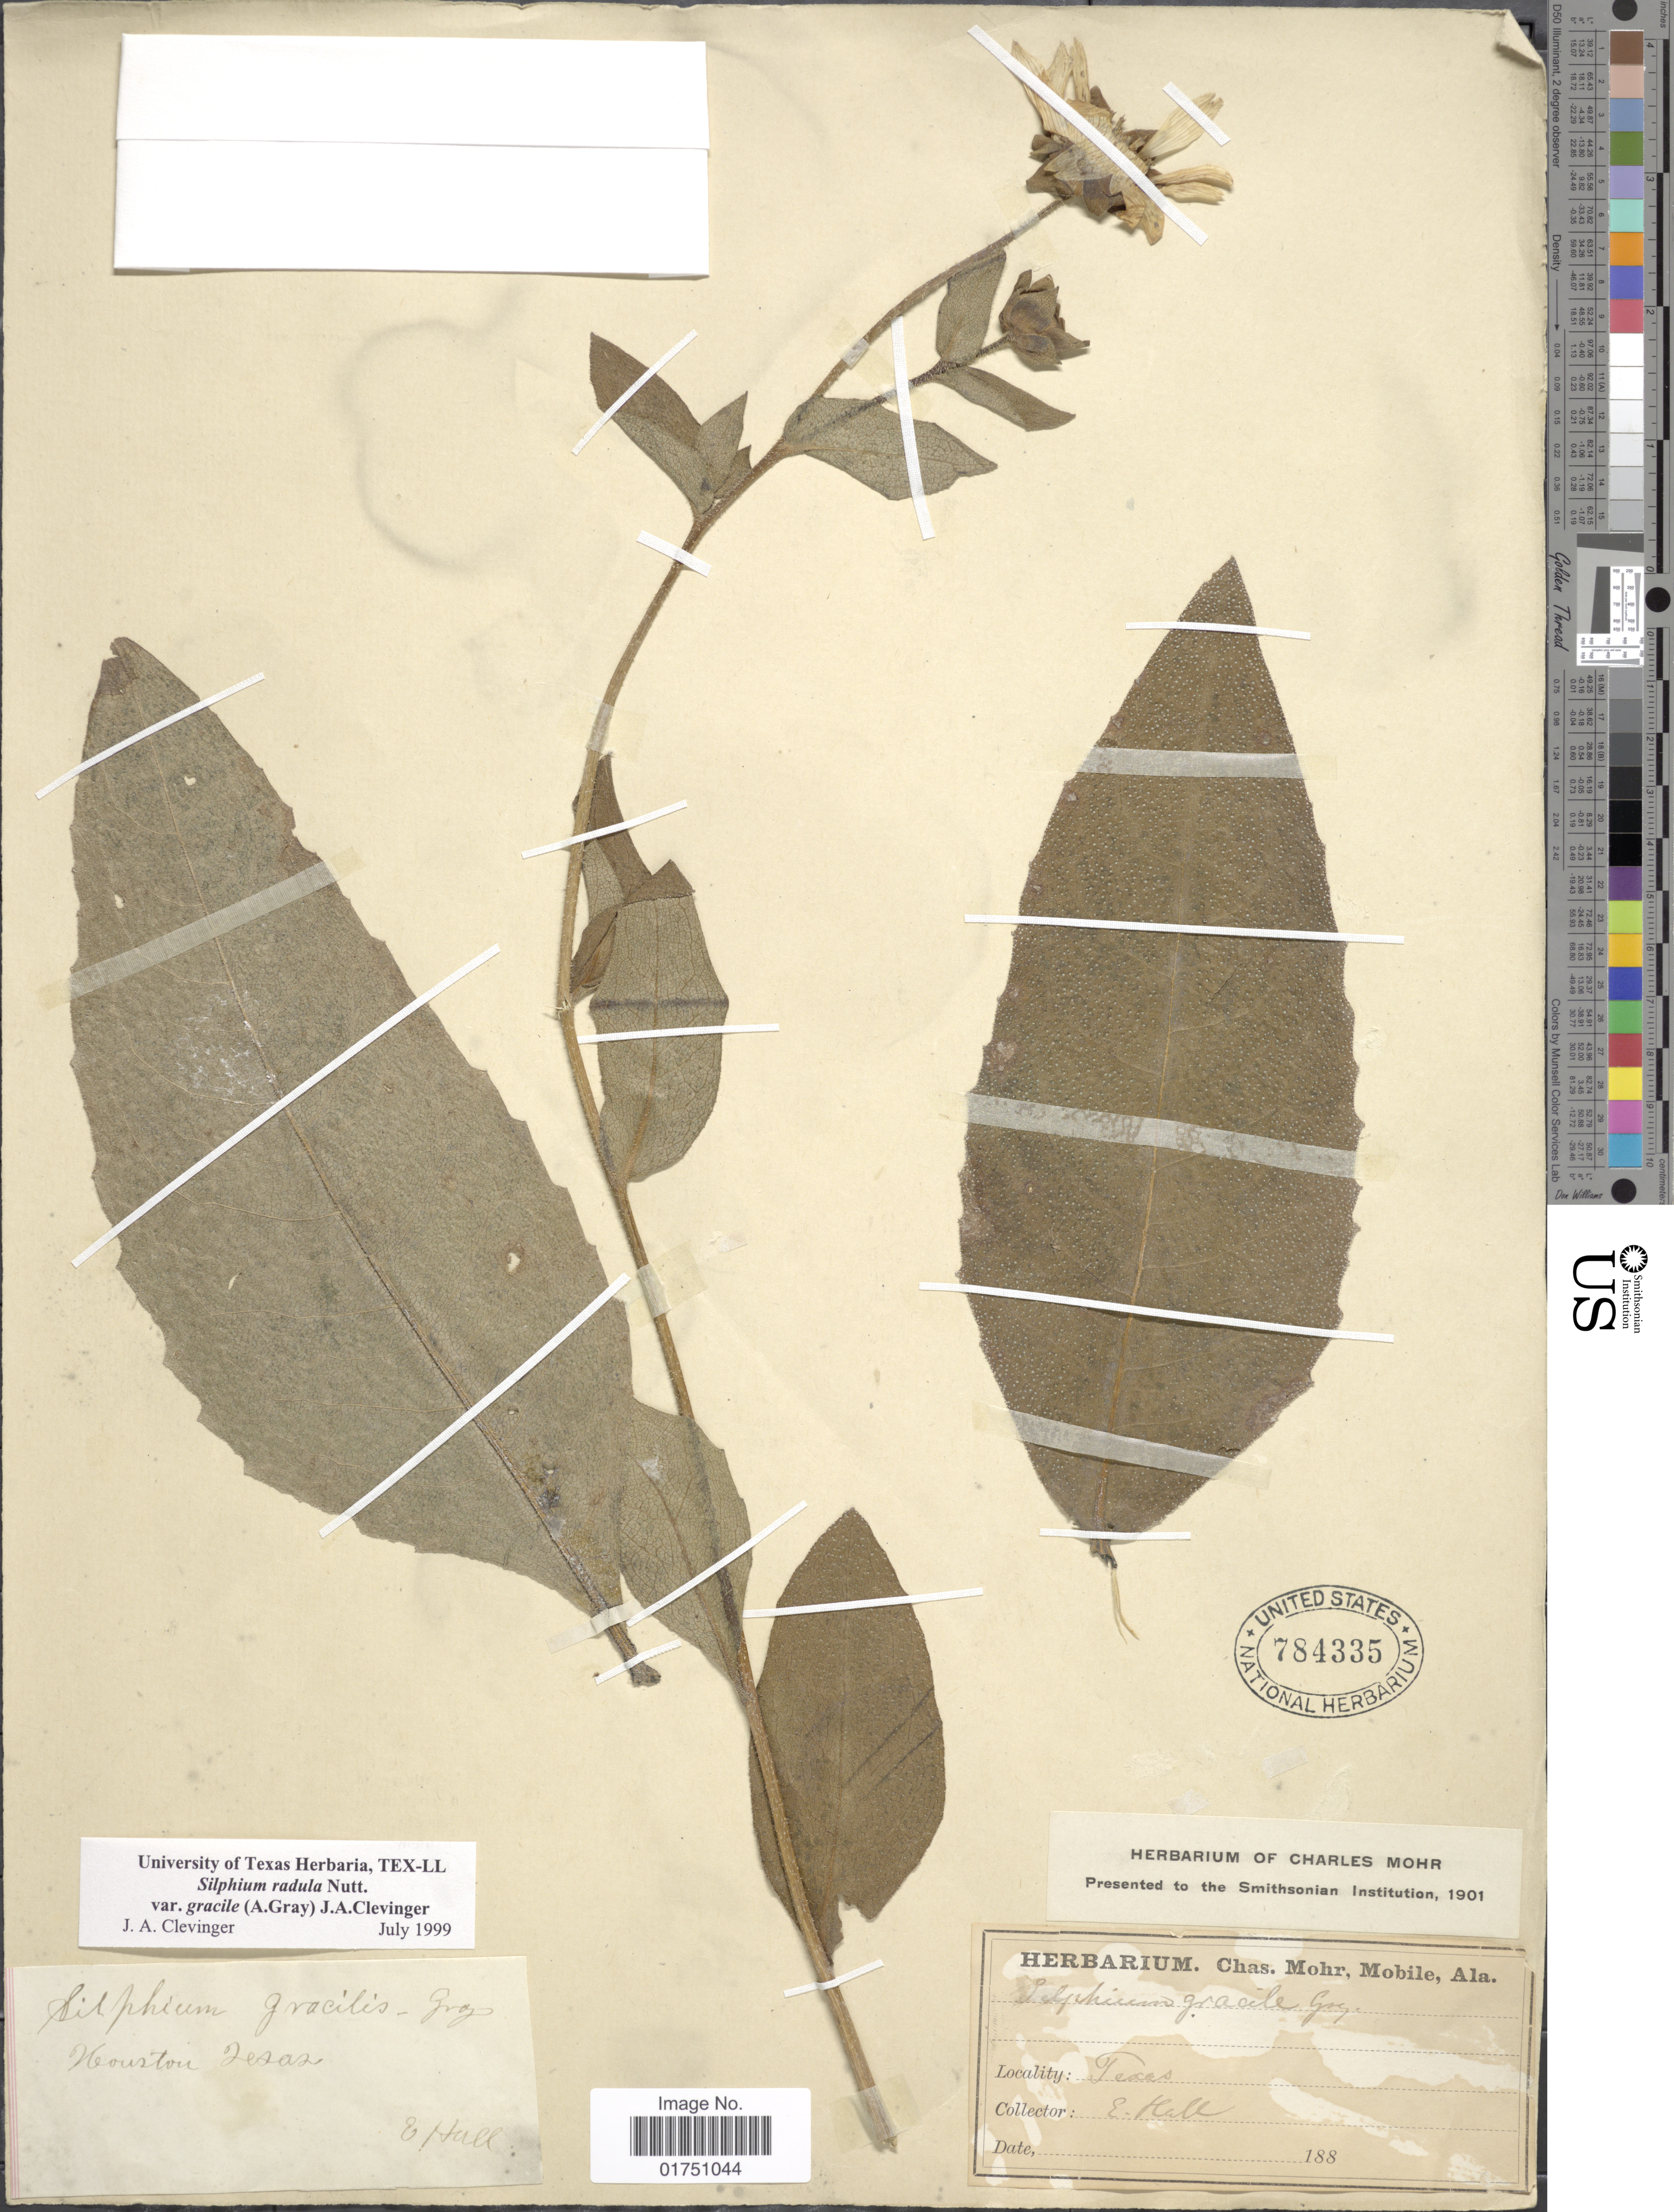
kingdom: Plantae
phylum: Tracheophyta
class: Magnoliopsida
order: Asterales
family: Asteraceae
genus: Silphium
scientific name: Silphium radula var. gracile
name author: (A. Gray) Clevinger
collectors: E. Hall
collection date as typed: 188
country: United States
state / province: Texas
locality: Houston, Texas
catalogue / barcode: US 784335